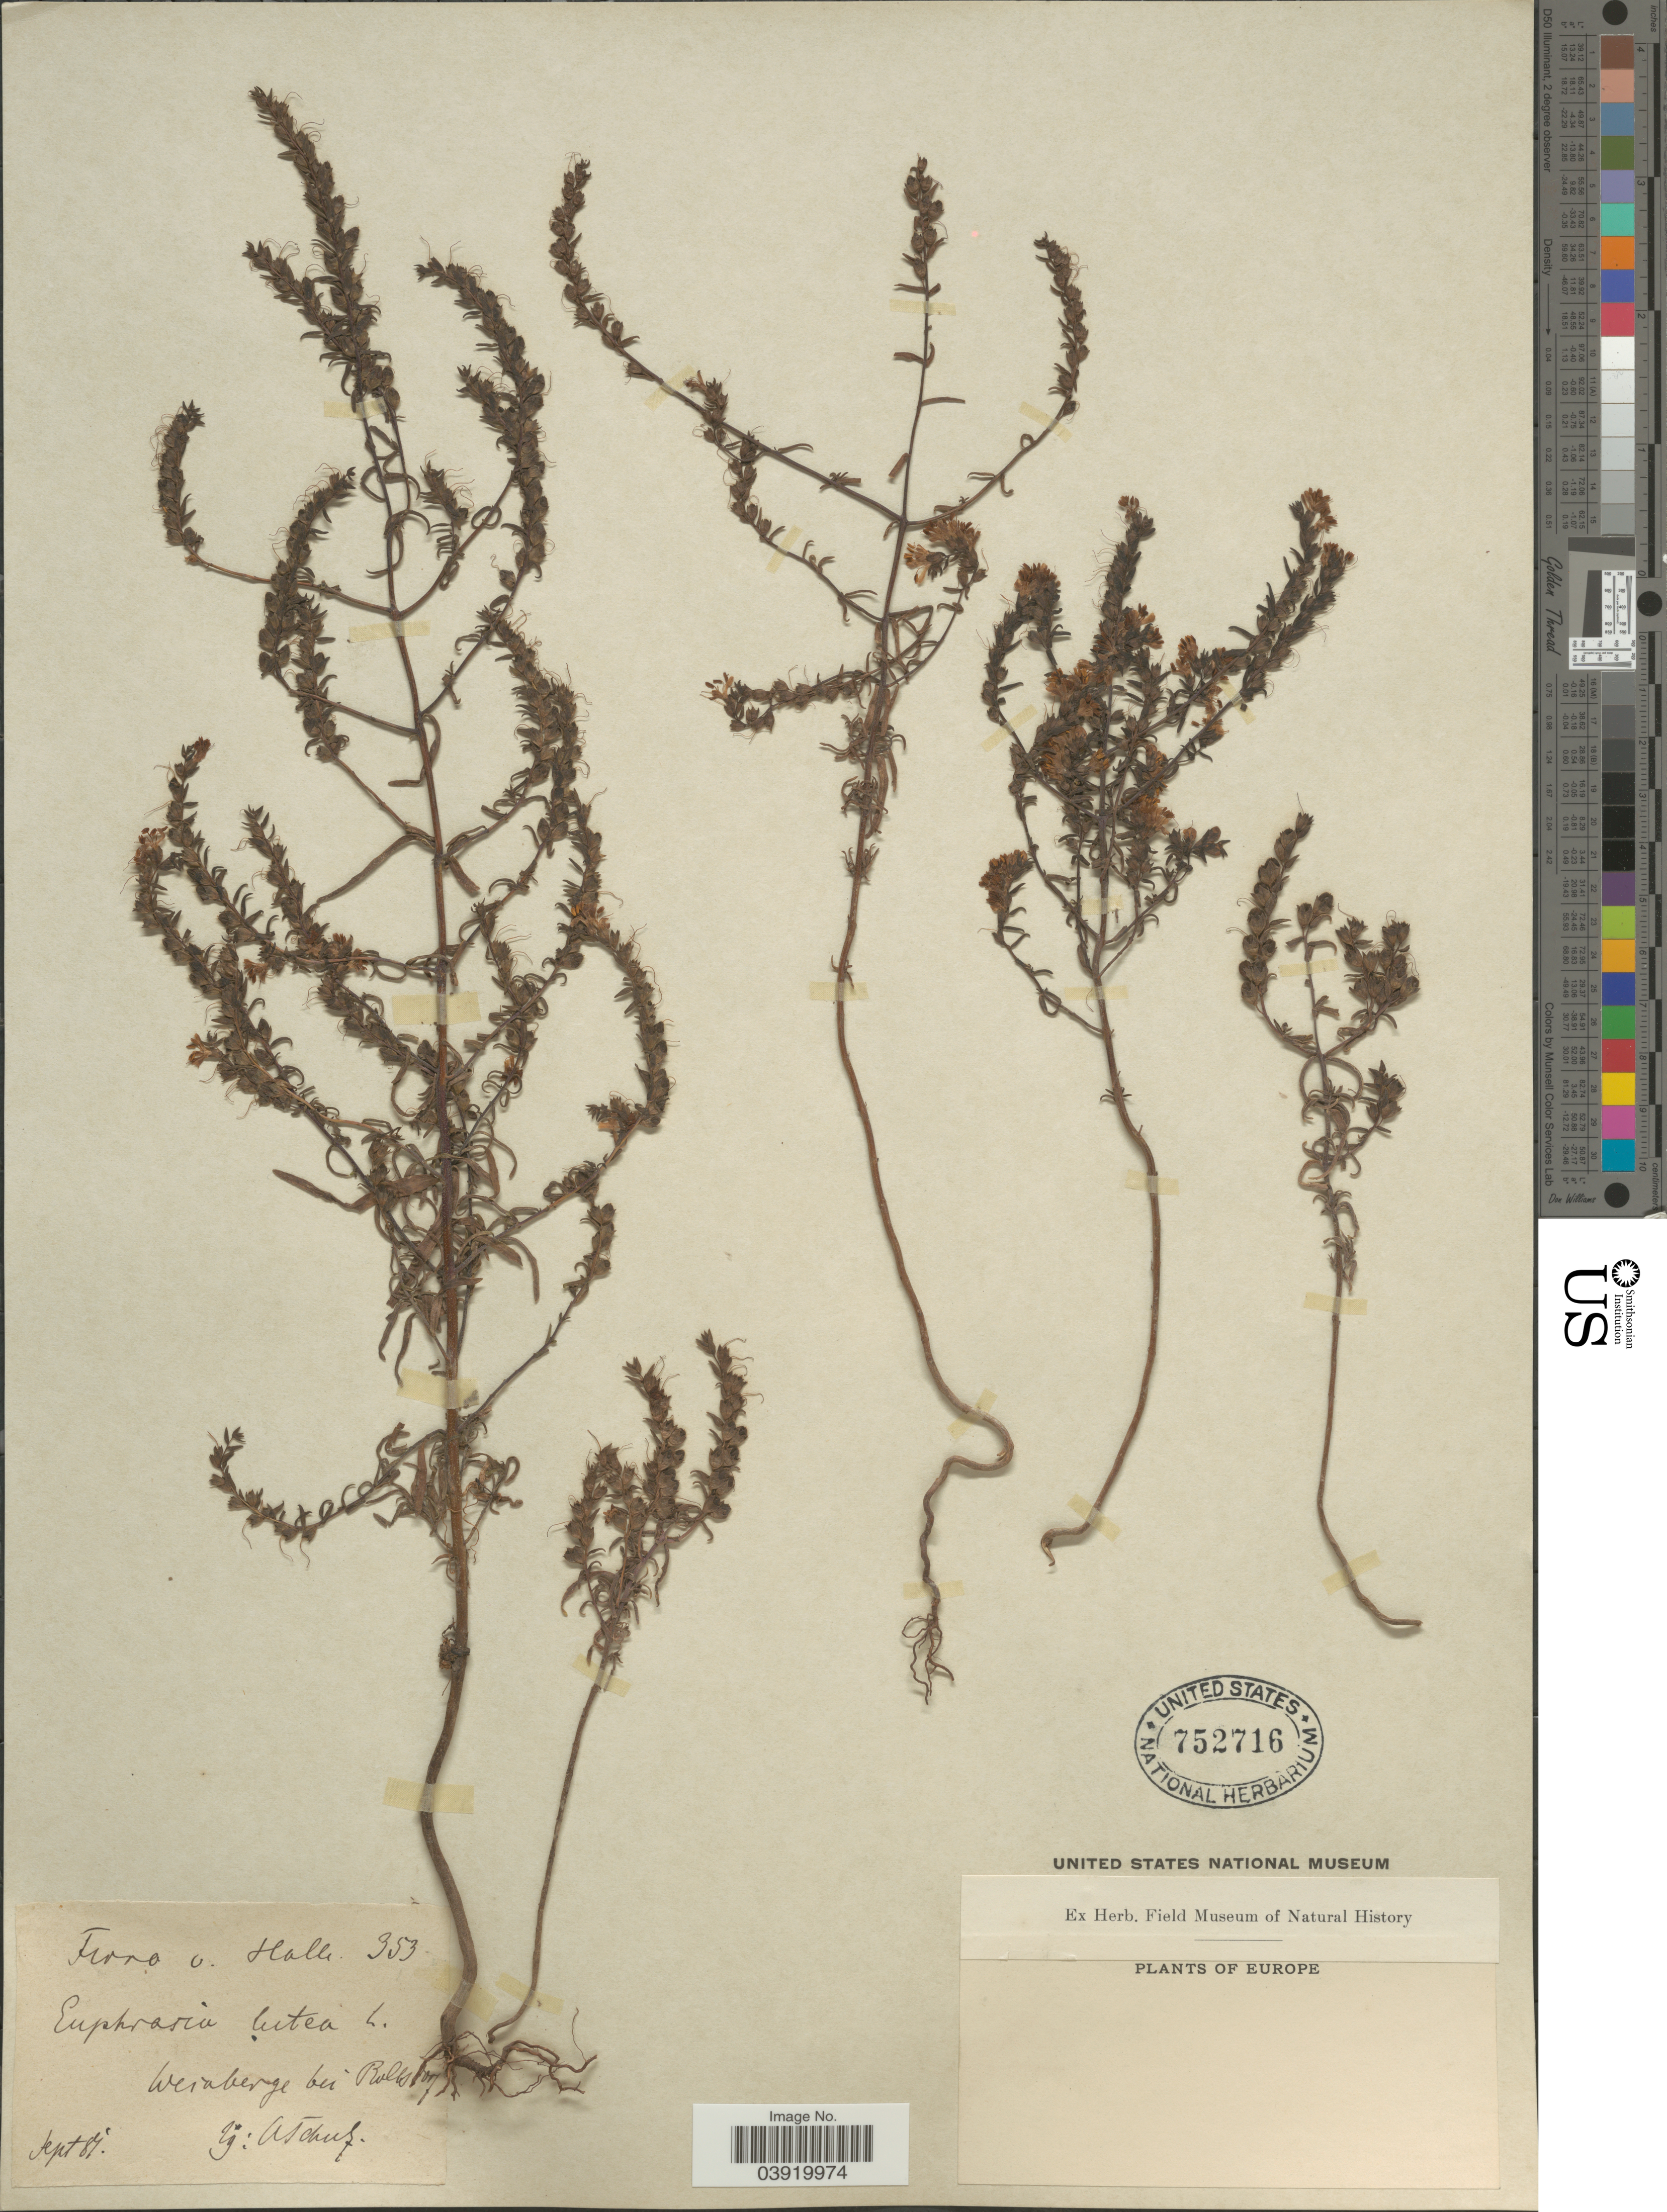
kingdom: Plantae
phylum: Tracheophyta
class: Magnoliopsida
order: Lamiales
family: Orobanchaceae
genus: Odontites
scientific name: Odontites luteus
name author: (L.) Clairv.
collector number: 353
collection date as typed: Transcribed d/m/y: /9/87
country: Germany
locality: Halle. Weinberge bei Rollsdorf.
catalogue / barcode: US 752716